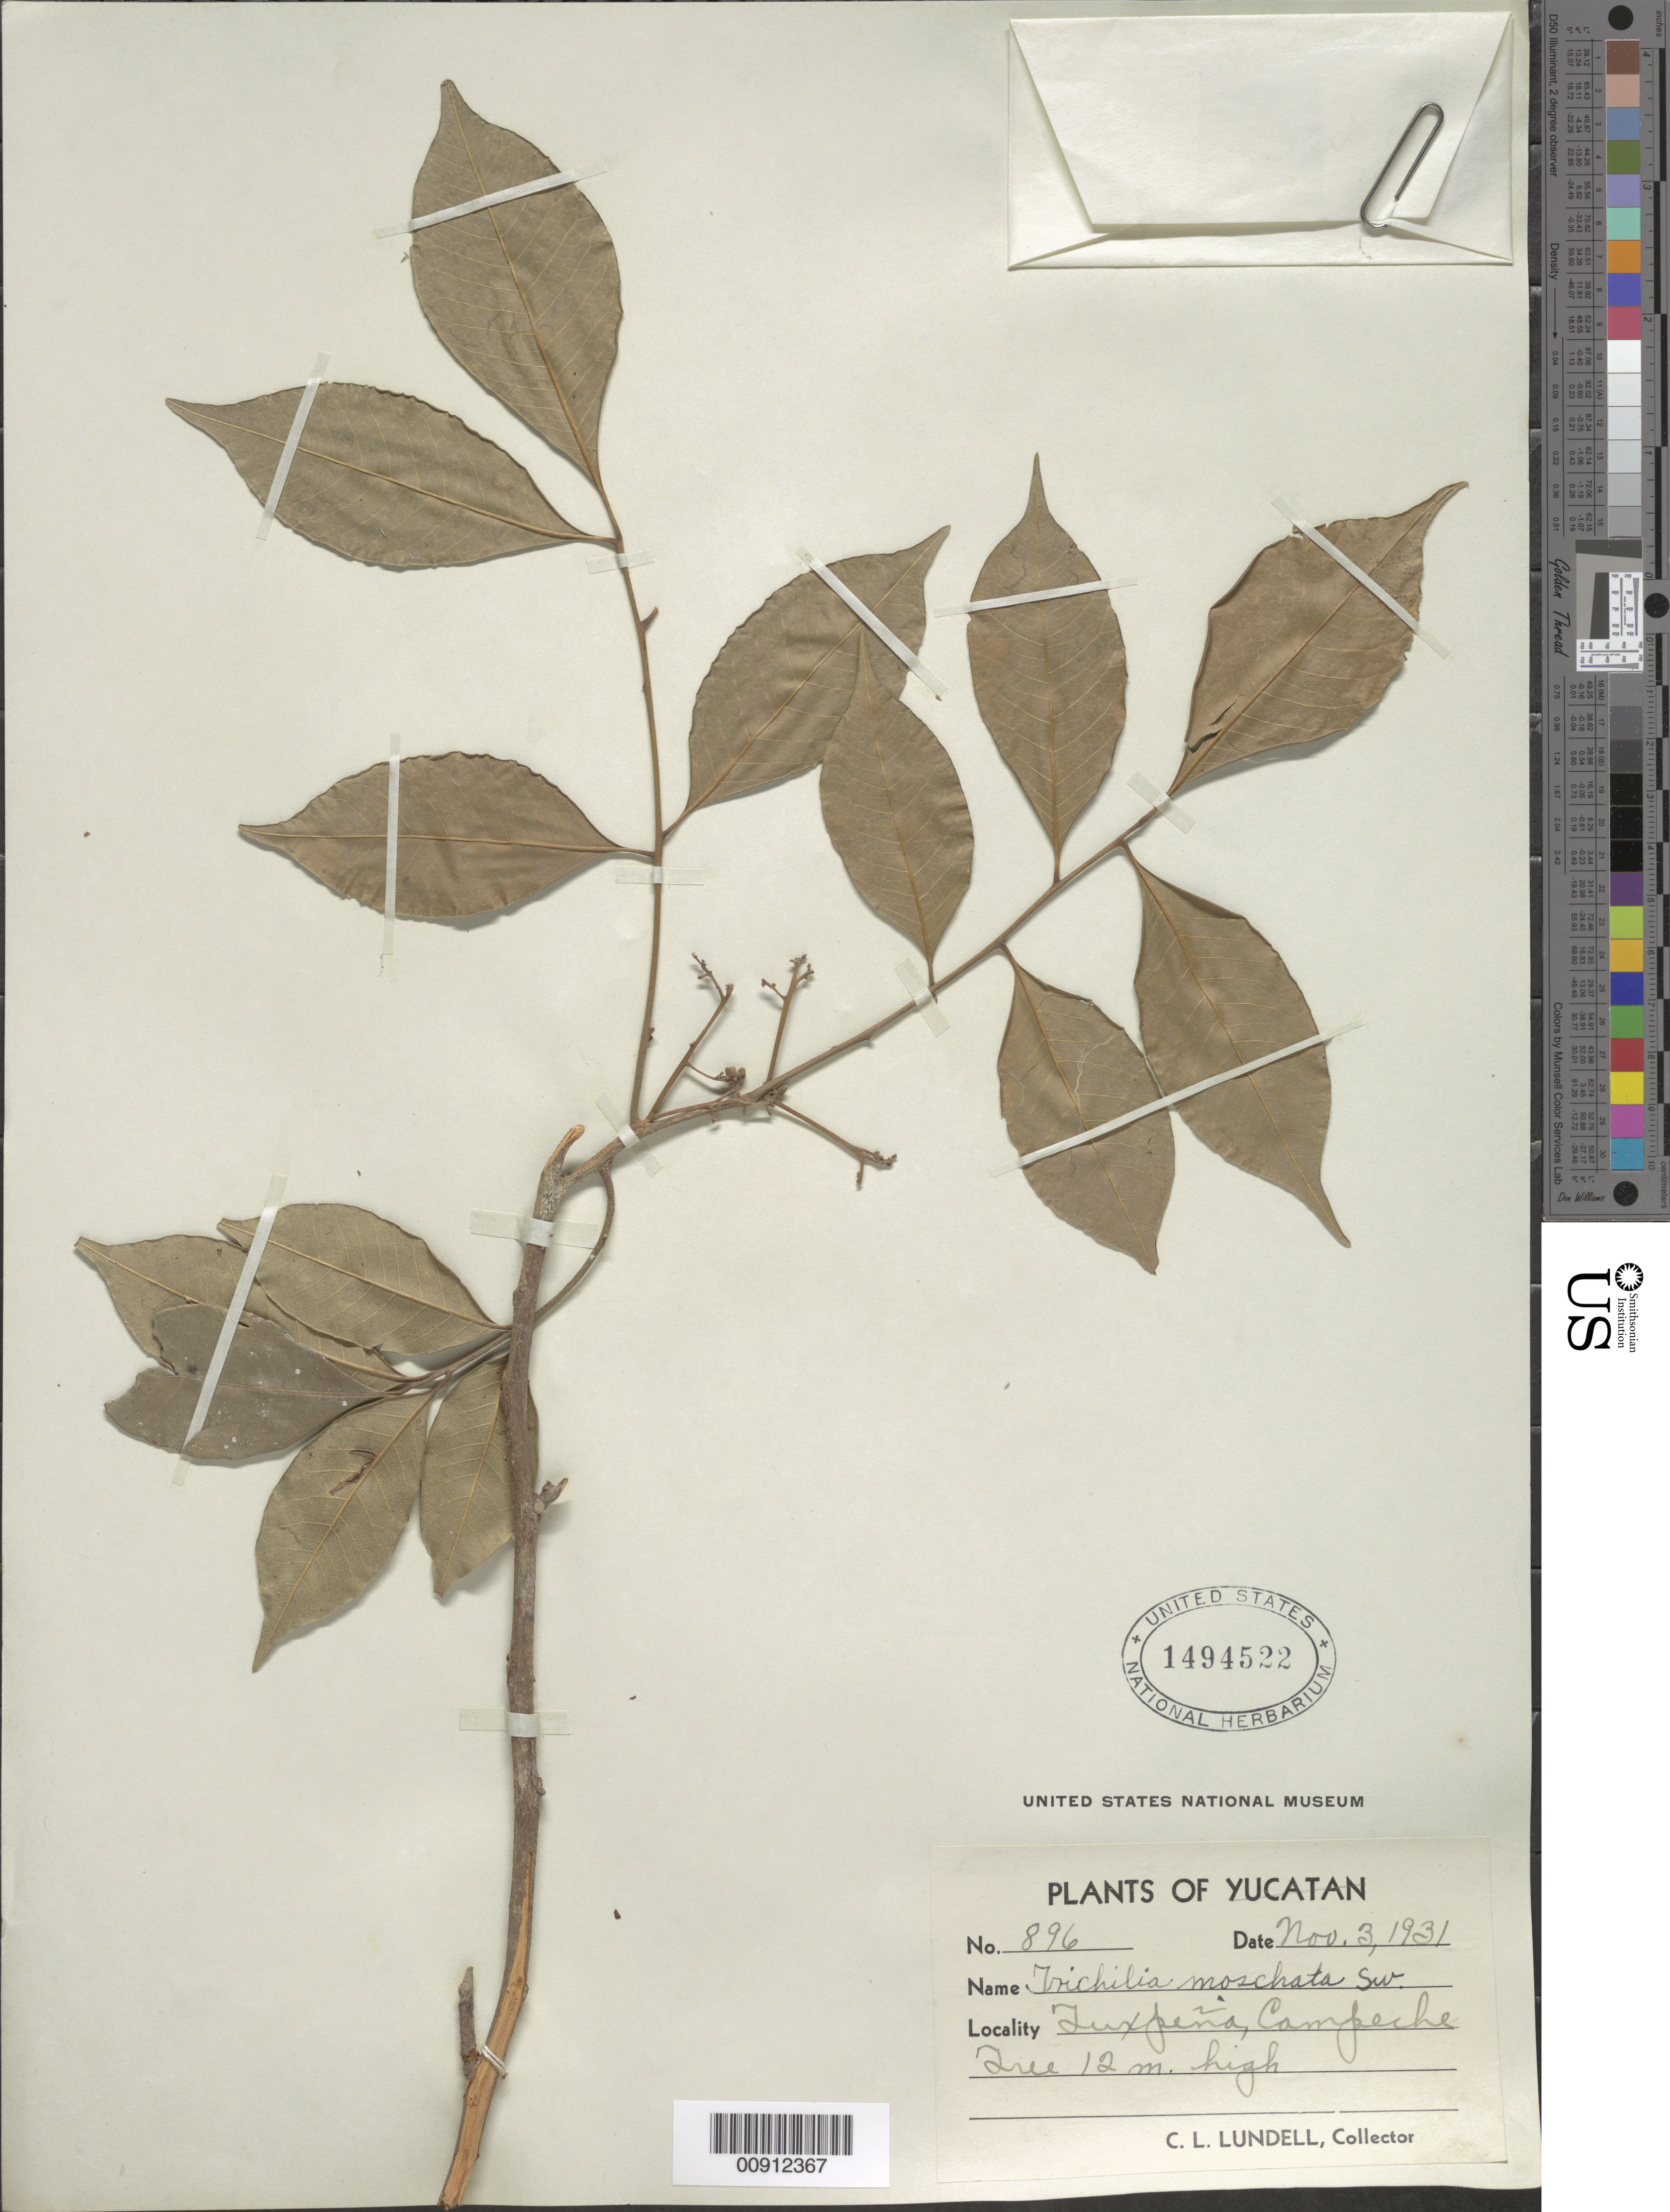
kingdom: Plantae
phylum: Tracheophyta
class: Magnoliopsida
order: Sapindales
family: Meliaceae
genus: Trichilia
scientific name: Trichilia moschata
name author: Sw.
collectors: C. L. Lundell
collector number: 896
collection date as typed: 03 Nov 1931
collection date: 1931-11-03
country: Mexico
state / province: Campeche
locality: Tuxpeña, Campeche.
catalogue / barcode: US 1494522